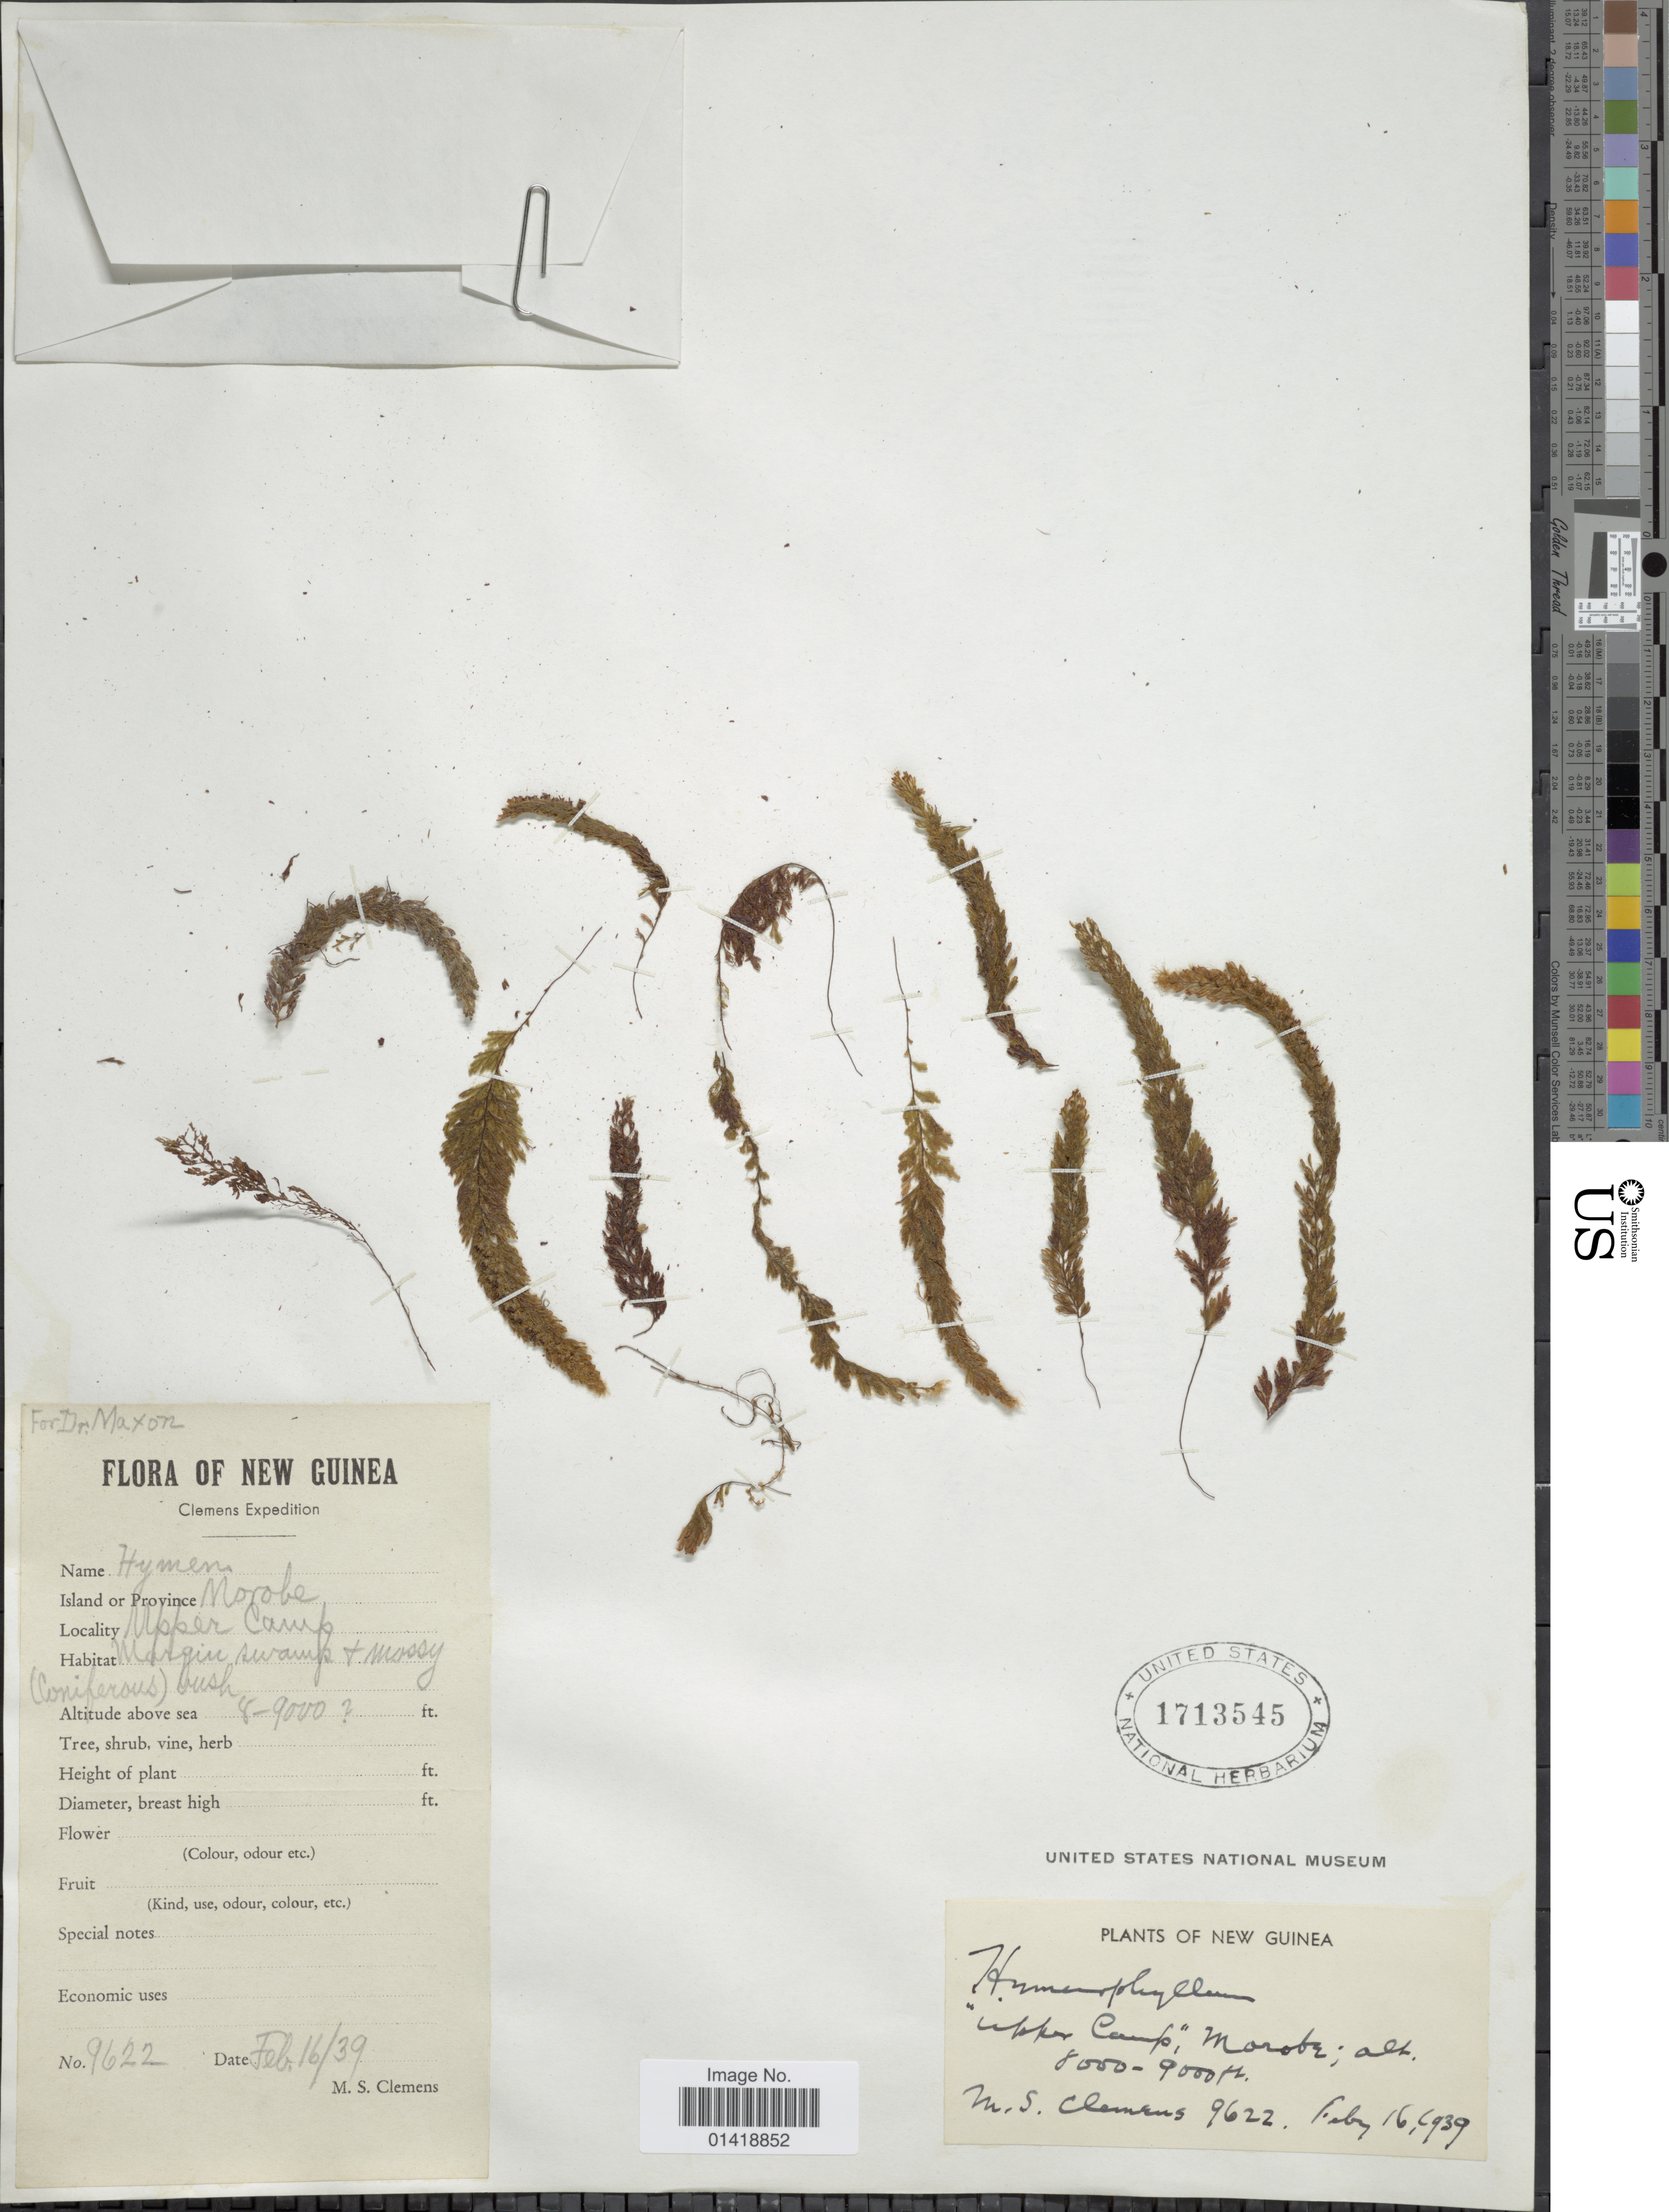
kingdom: Plantae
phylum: Tracheophyta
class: Polypodiopsida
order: Hymenophyllales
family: Hymenophyllaceae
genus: Hymenophyllum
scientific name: Hymenophyllum sp.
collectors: M. S. Clemens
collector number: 9622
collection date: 1939-02-16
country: Papua New Guinea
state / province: Morobe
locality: New Guinea. Upper Camp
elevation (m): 2438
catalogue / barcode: US 1713545